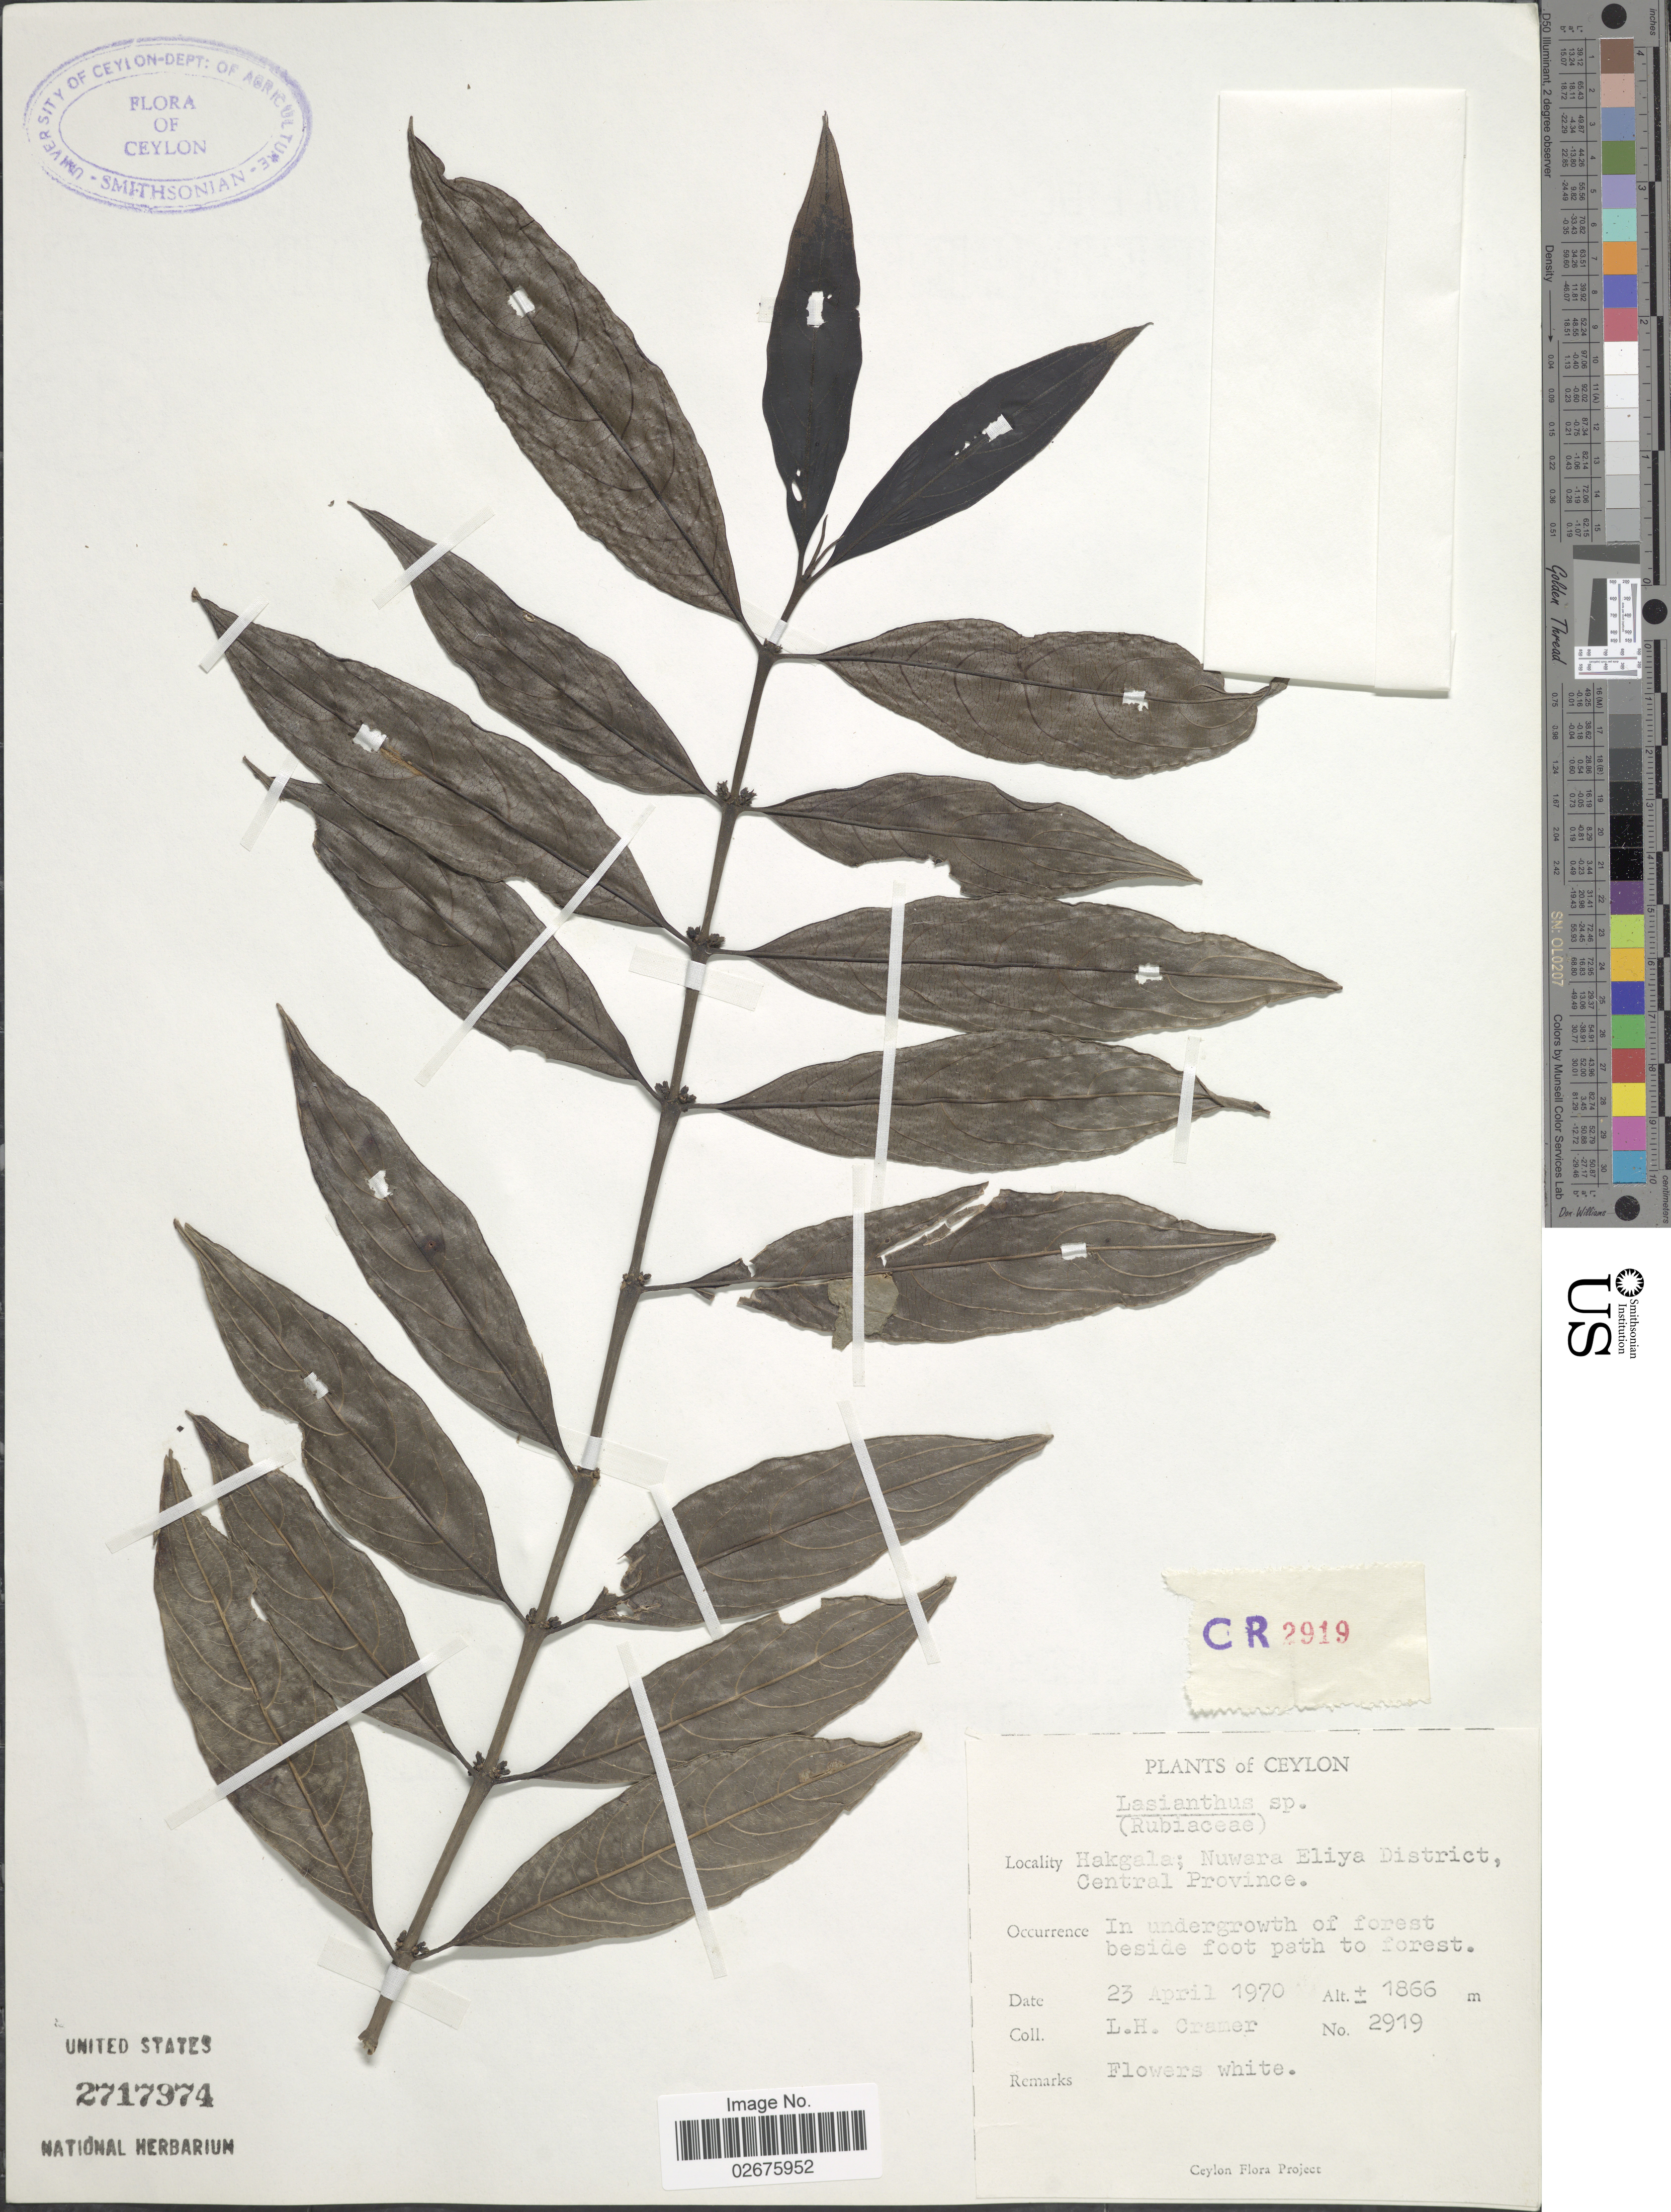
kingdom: Plantae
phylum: Tracheophyta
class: Magnoliopsida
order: Gentianales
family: Rubiaceae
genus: Lasianthus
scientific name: Lasianthus sp.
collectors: L. H. Cramer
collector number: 2919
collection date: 1970-04-23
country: Sri Lanka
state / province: Central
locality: Ceylon, Hakgala; Nuwara Eliya District, In undergrowth of forest beside foot path to forest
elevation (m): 1866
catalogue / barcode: US 2717974